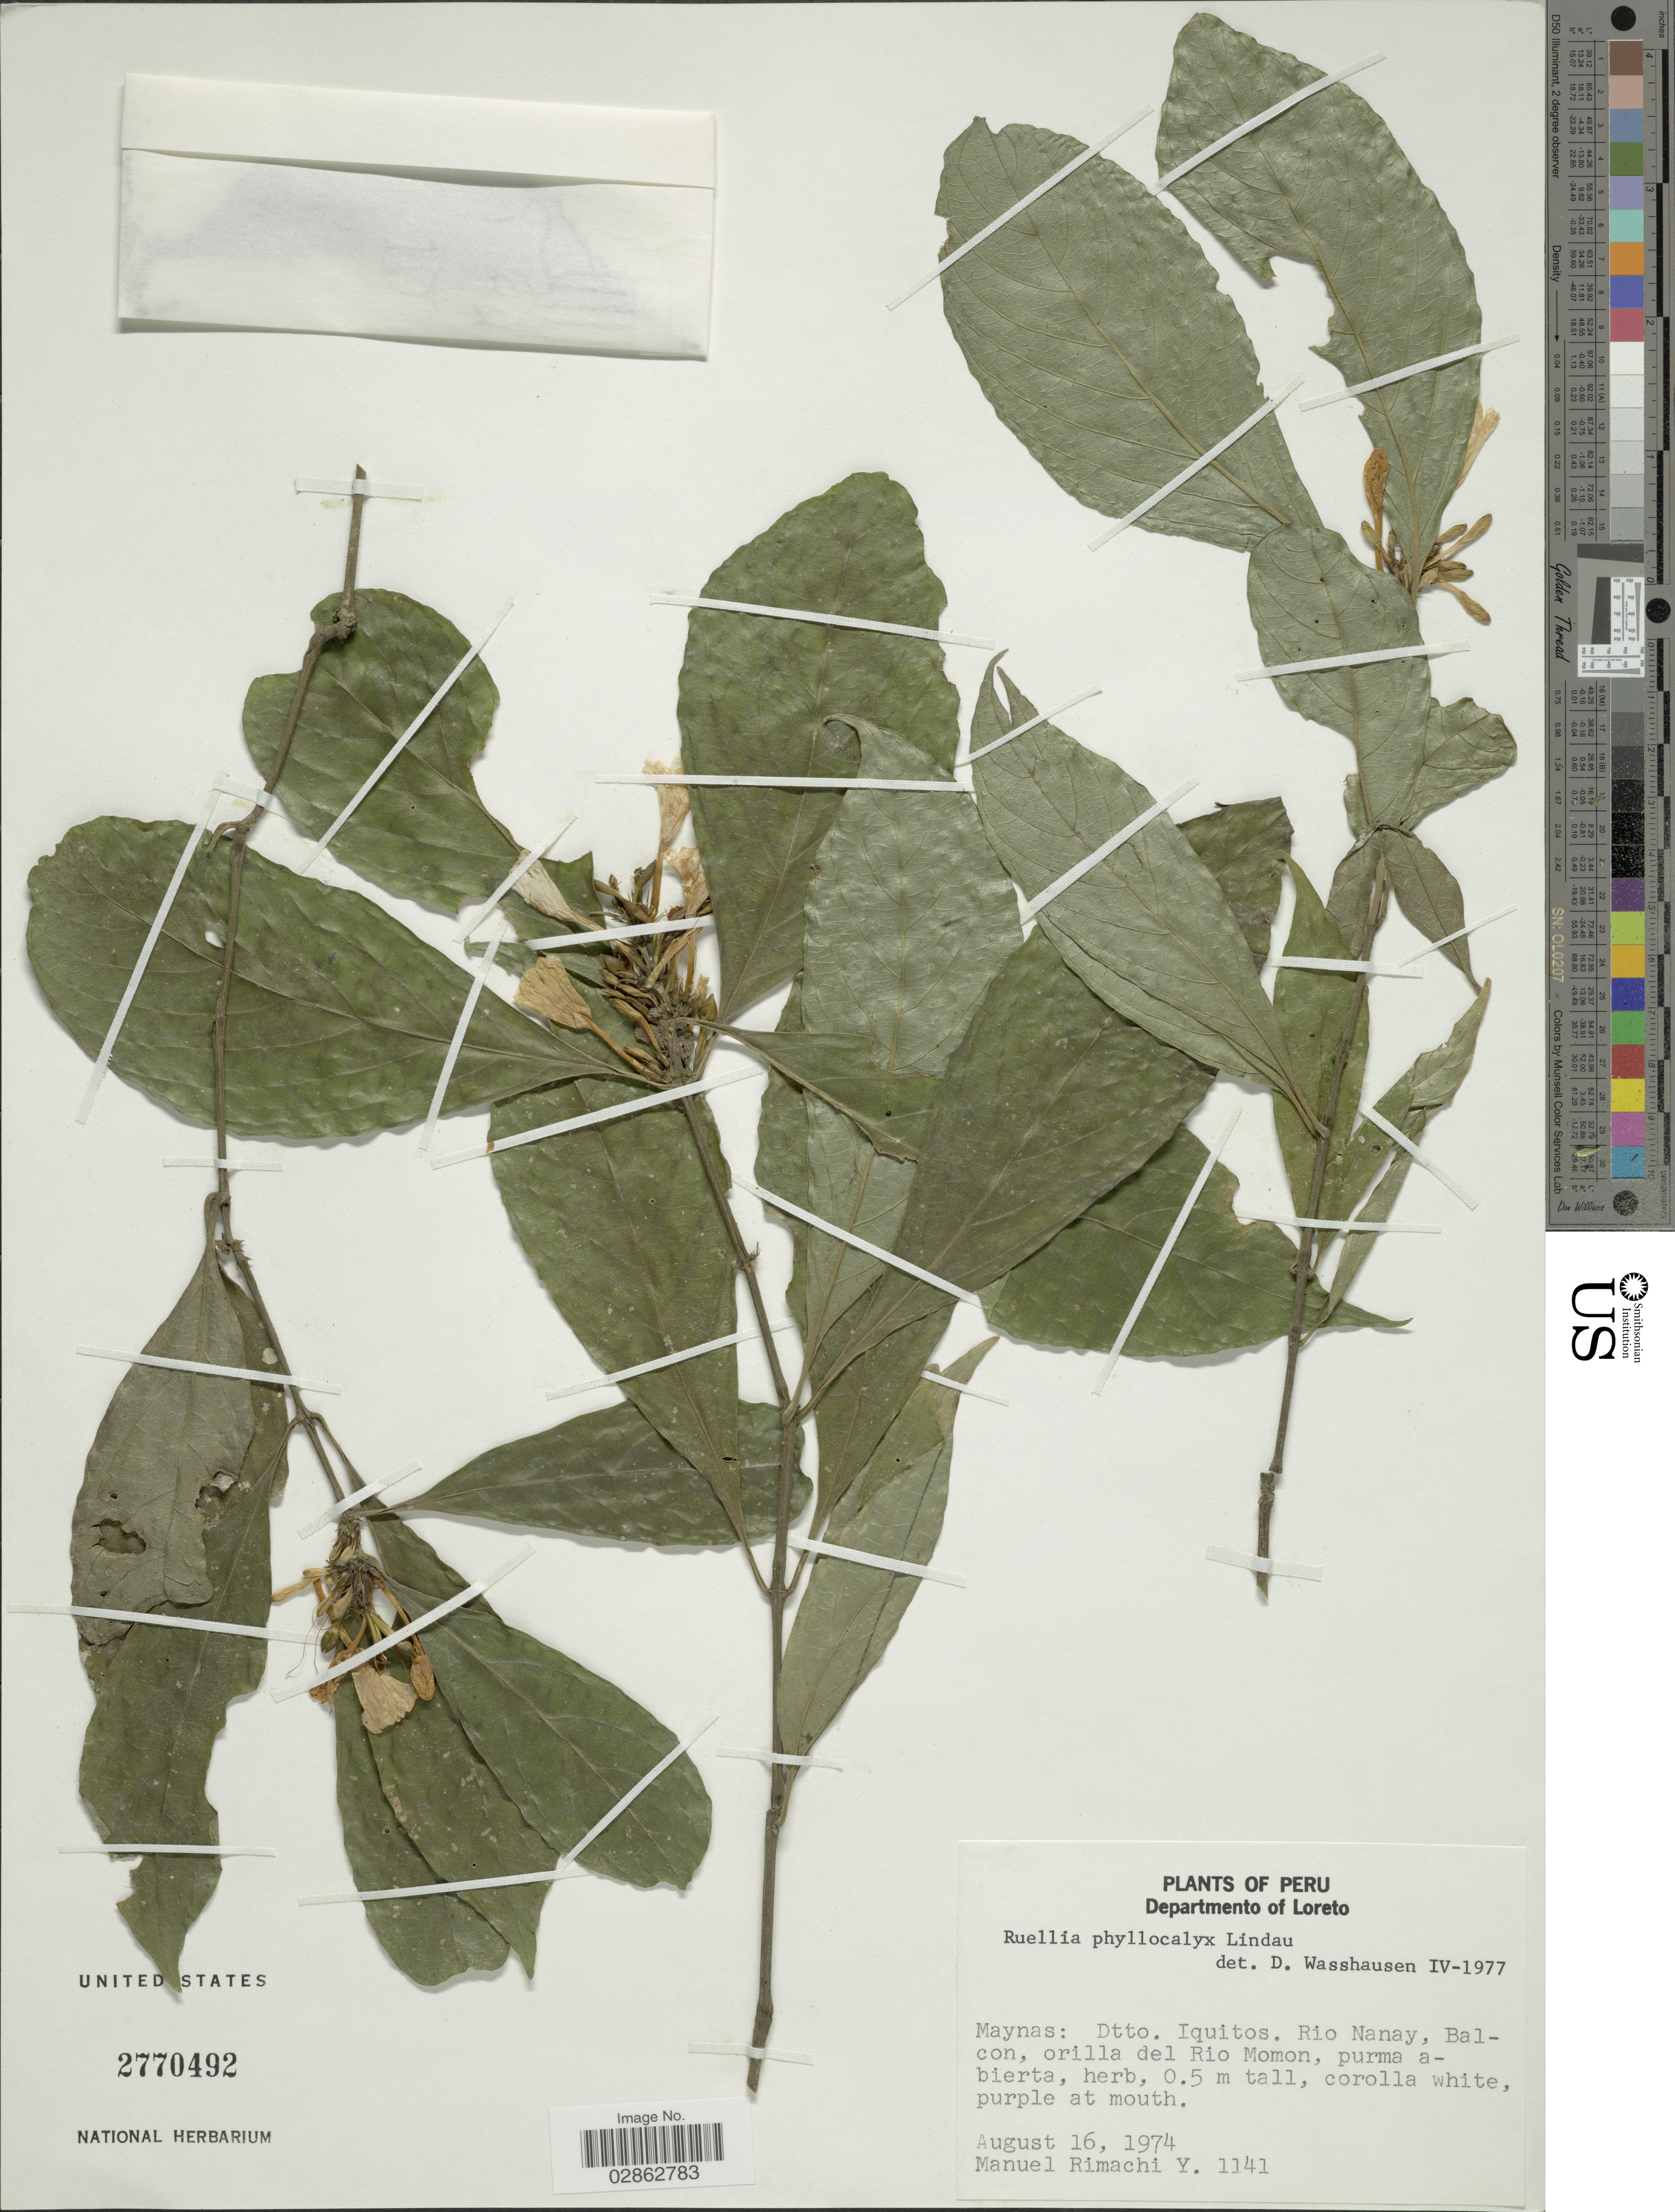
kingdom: Plantae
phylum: Tracheophyta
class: Magnoliopsida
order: Lamiales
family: Acanthaceae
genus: Ruellia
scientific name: Ruellia sp.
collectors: M. Rimachi Y.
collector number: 1141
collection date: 1974-08-16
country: Peru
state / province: Loreto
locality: Departmento of Loreto. Maynas: Dtto. Iquitos. Rio Nanay, Balcon, orilla del Rio Momon.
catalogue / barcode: US 2770492